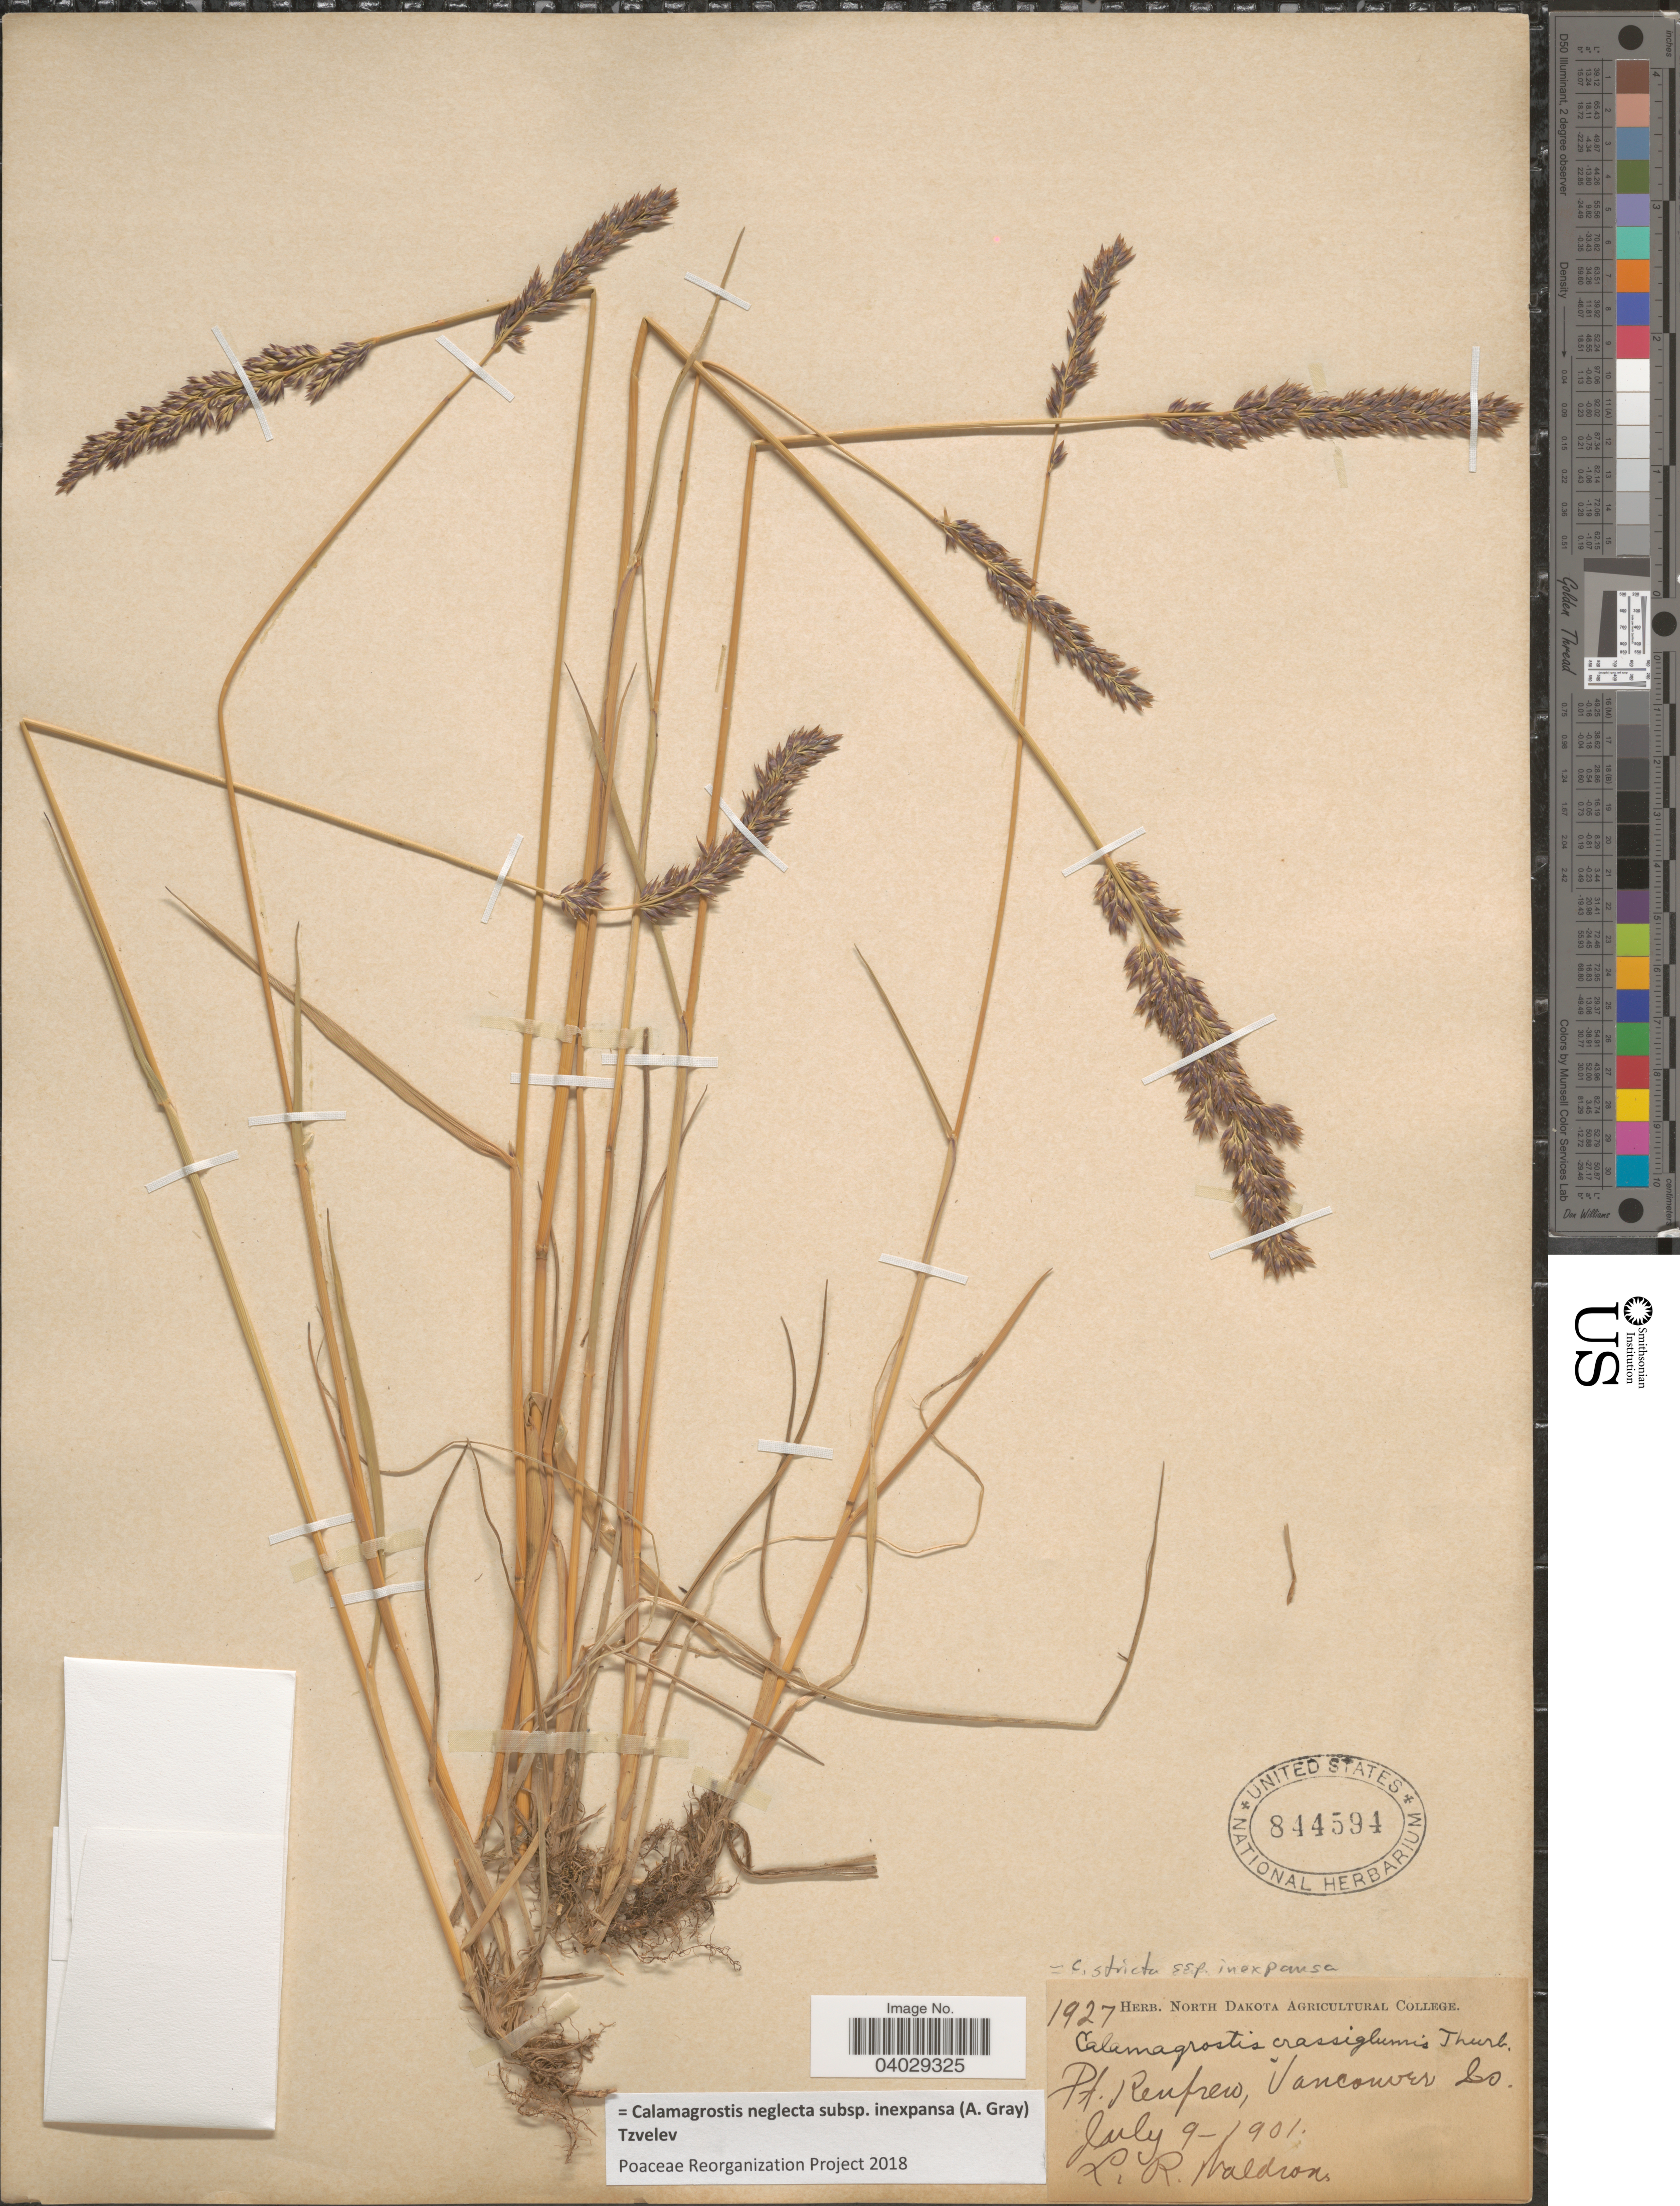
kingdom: Plantae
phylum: Tracheophyta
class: Liliopsida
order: Poales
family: Poaceae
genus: Calamagrostis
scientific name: Calamagrostis neglecta subsp. inexpansa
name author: (A. Gray) Tzvelev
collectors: L. Waldron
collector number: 1927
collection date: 1901-07-09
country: Canada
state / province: British Columbia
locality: Pt. Renfrew, Vancouver Is.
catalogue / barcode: US 844594